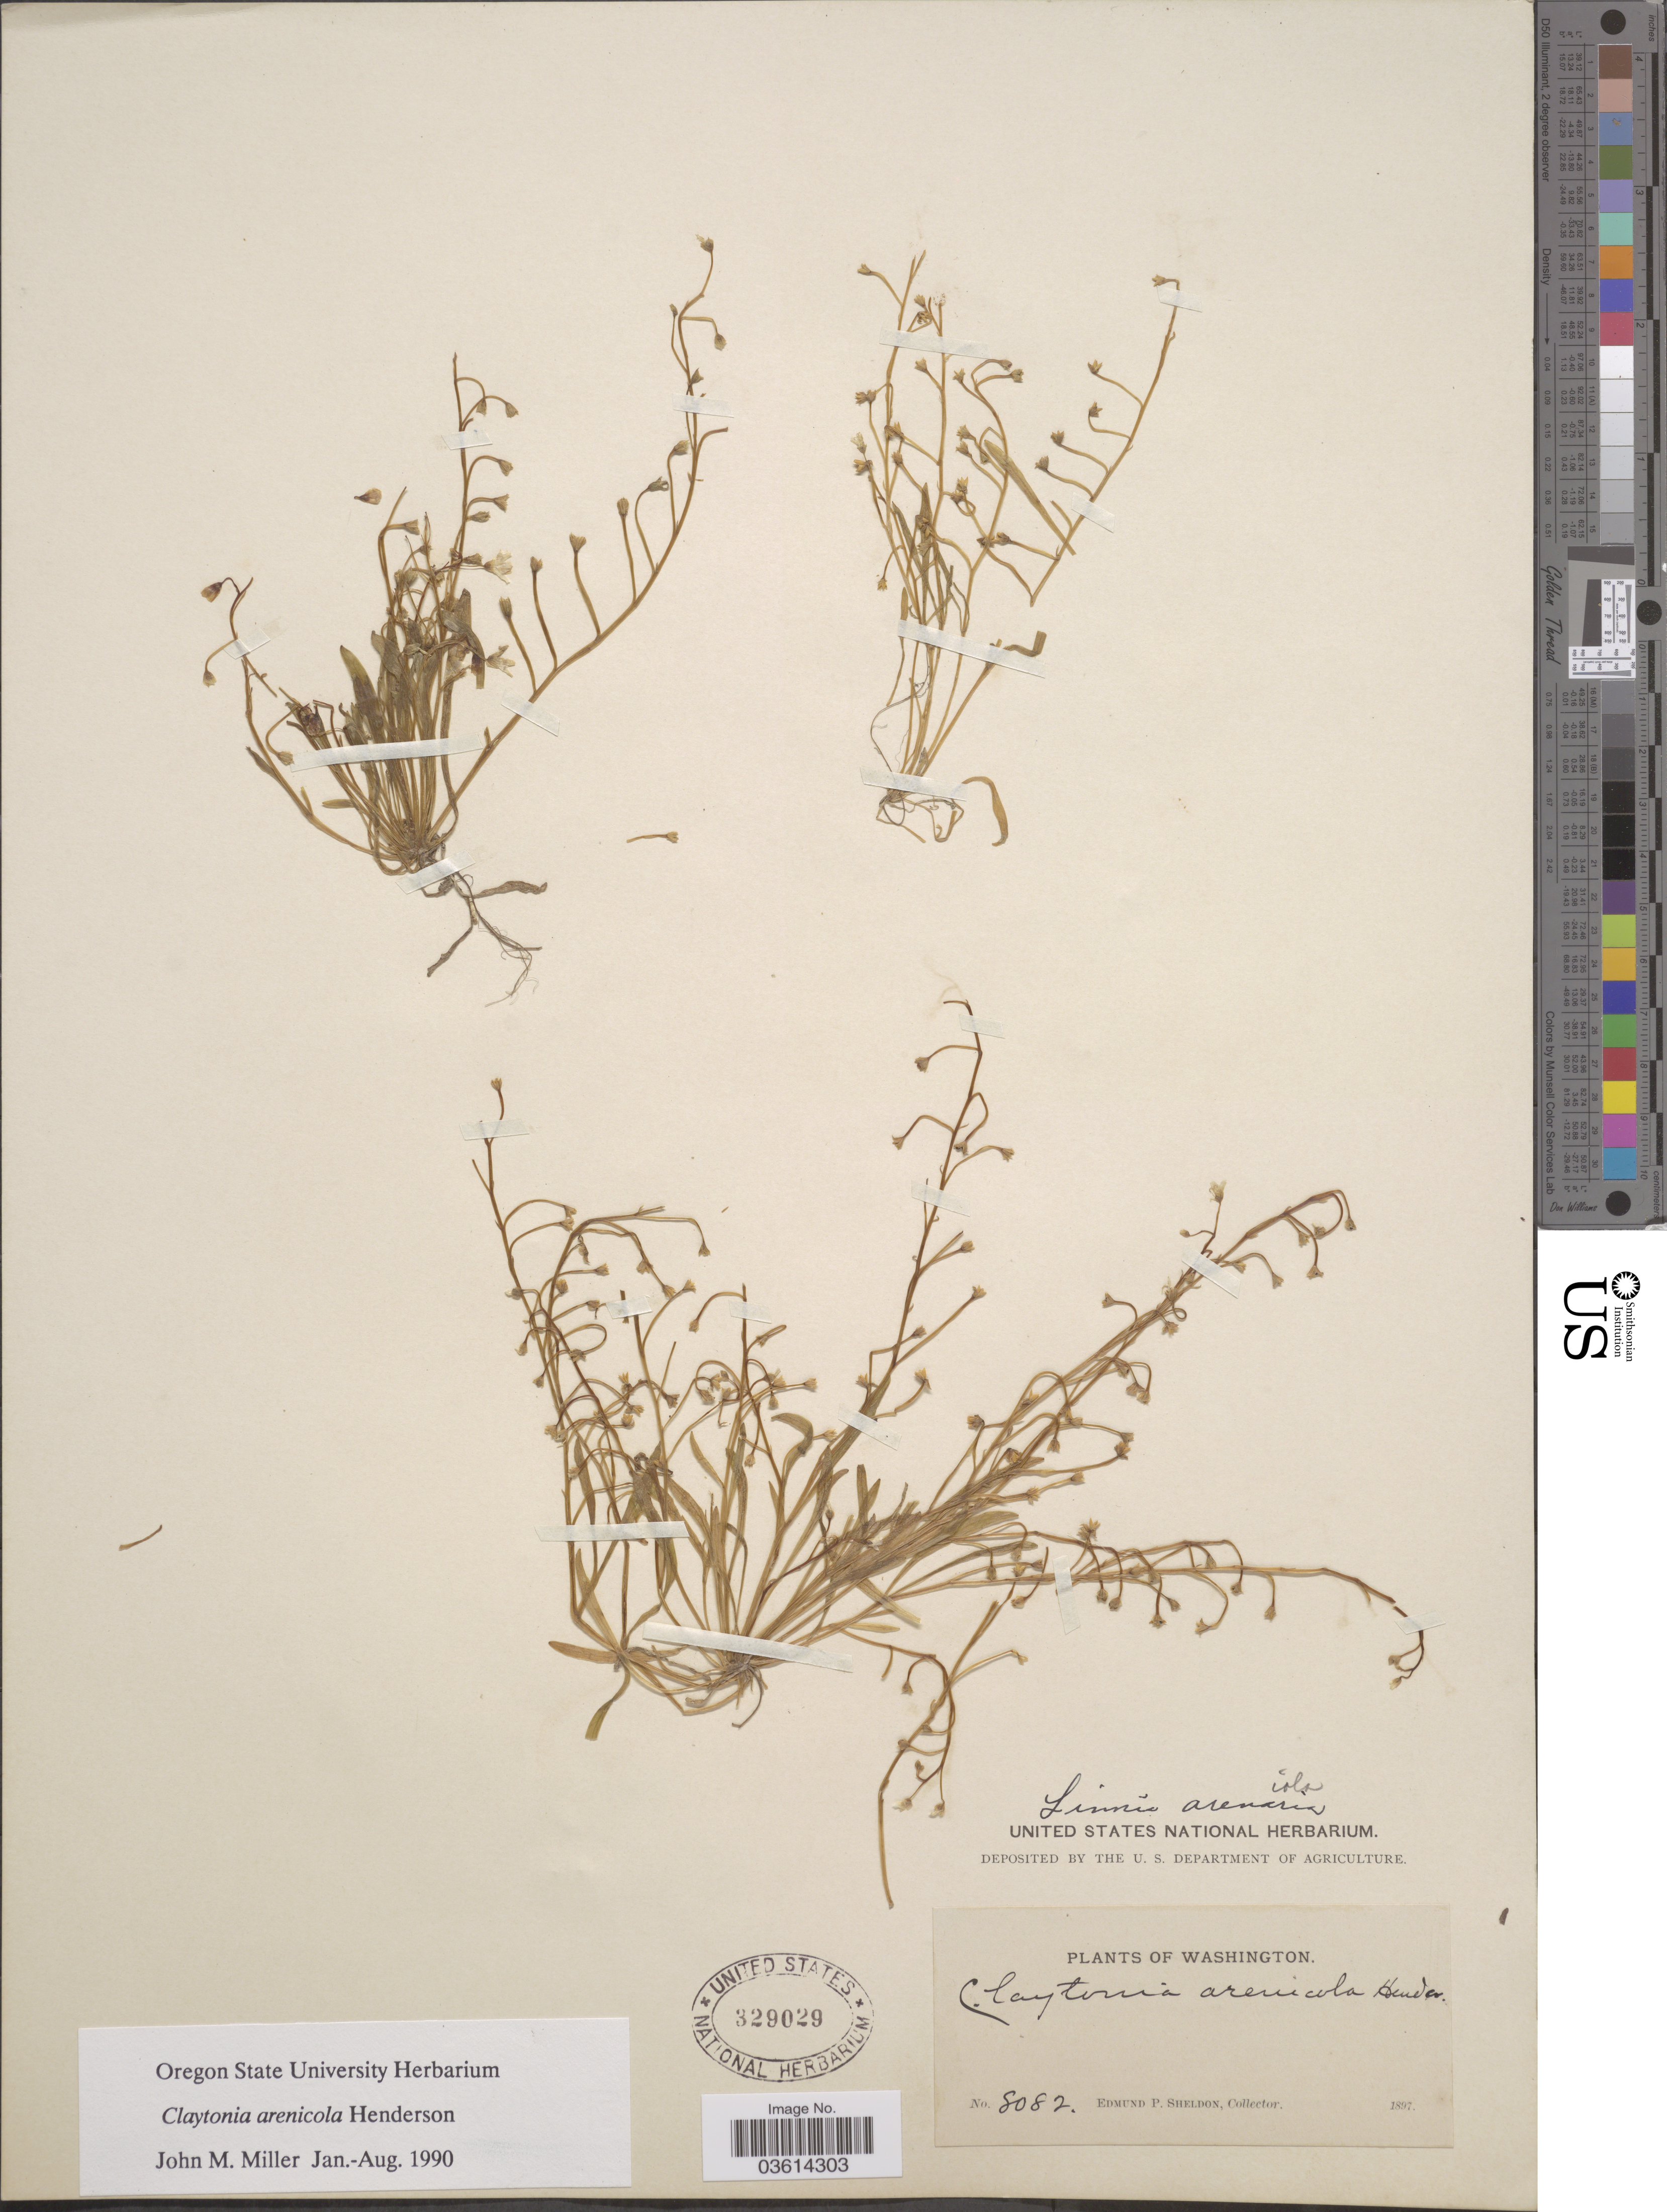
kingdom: Plantae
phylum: Tracheophyta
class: Magnoliopsida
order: Caryophyllales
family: Montiaceae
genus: Claytonia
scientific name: Claytonia arenicola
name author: L.F. Hend.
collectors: E. P. Sheldon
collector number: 8082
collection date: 1897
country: United States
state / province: Washington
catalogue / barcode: US 329029